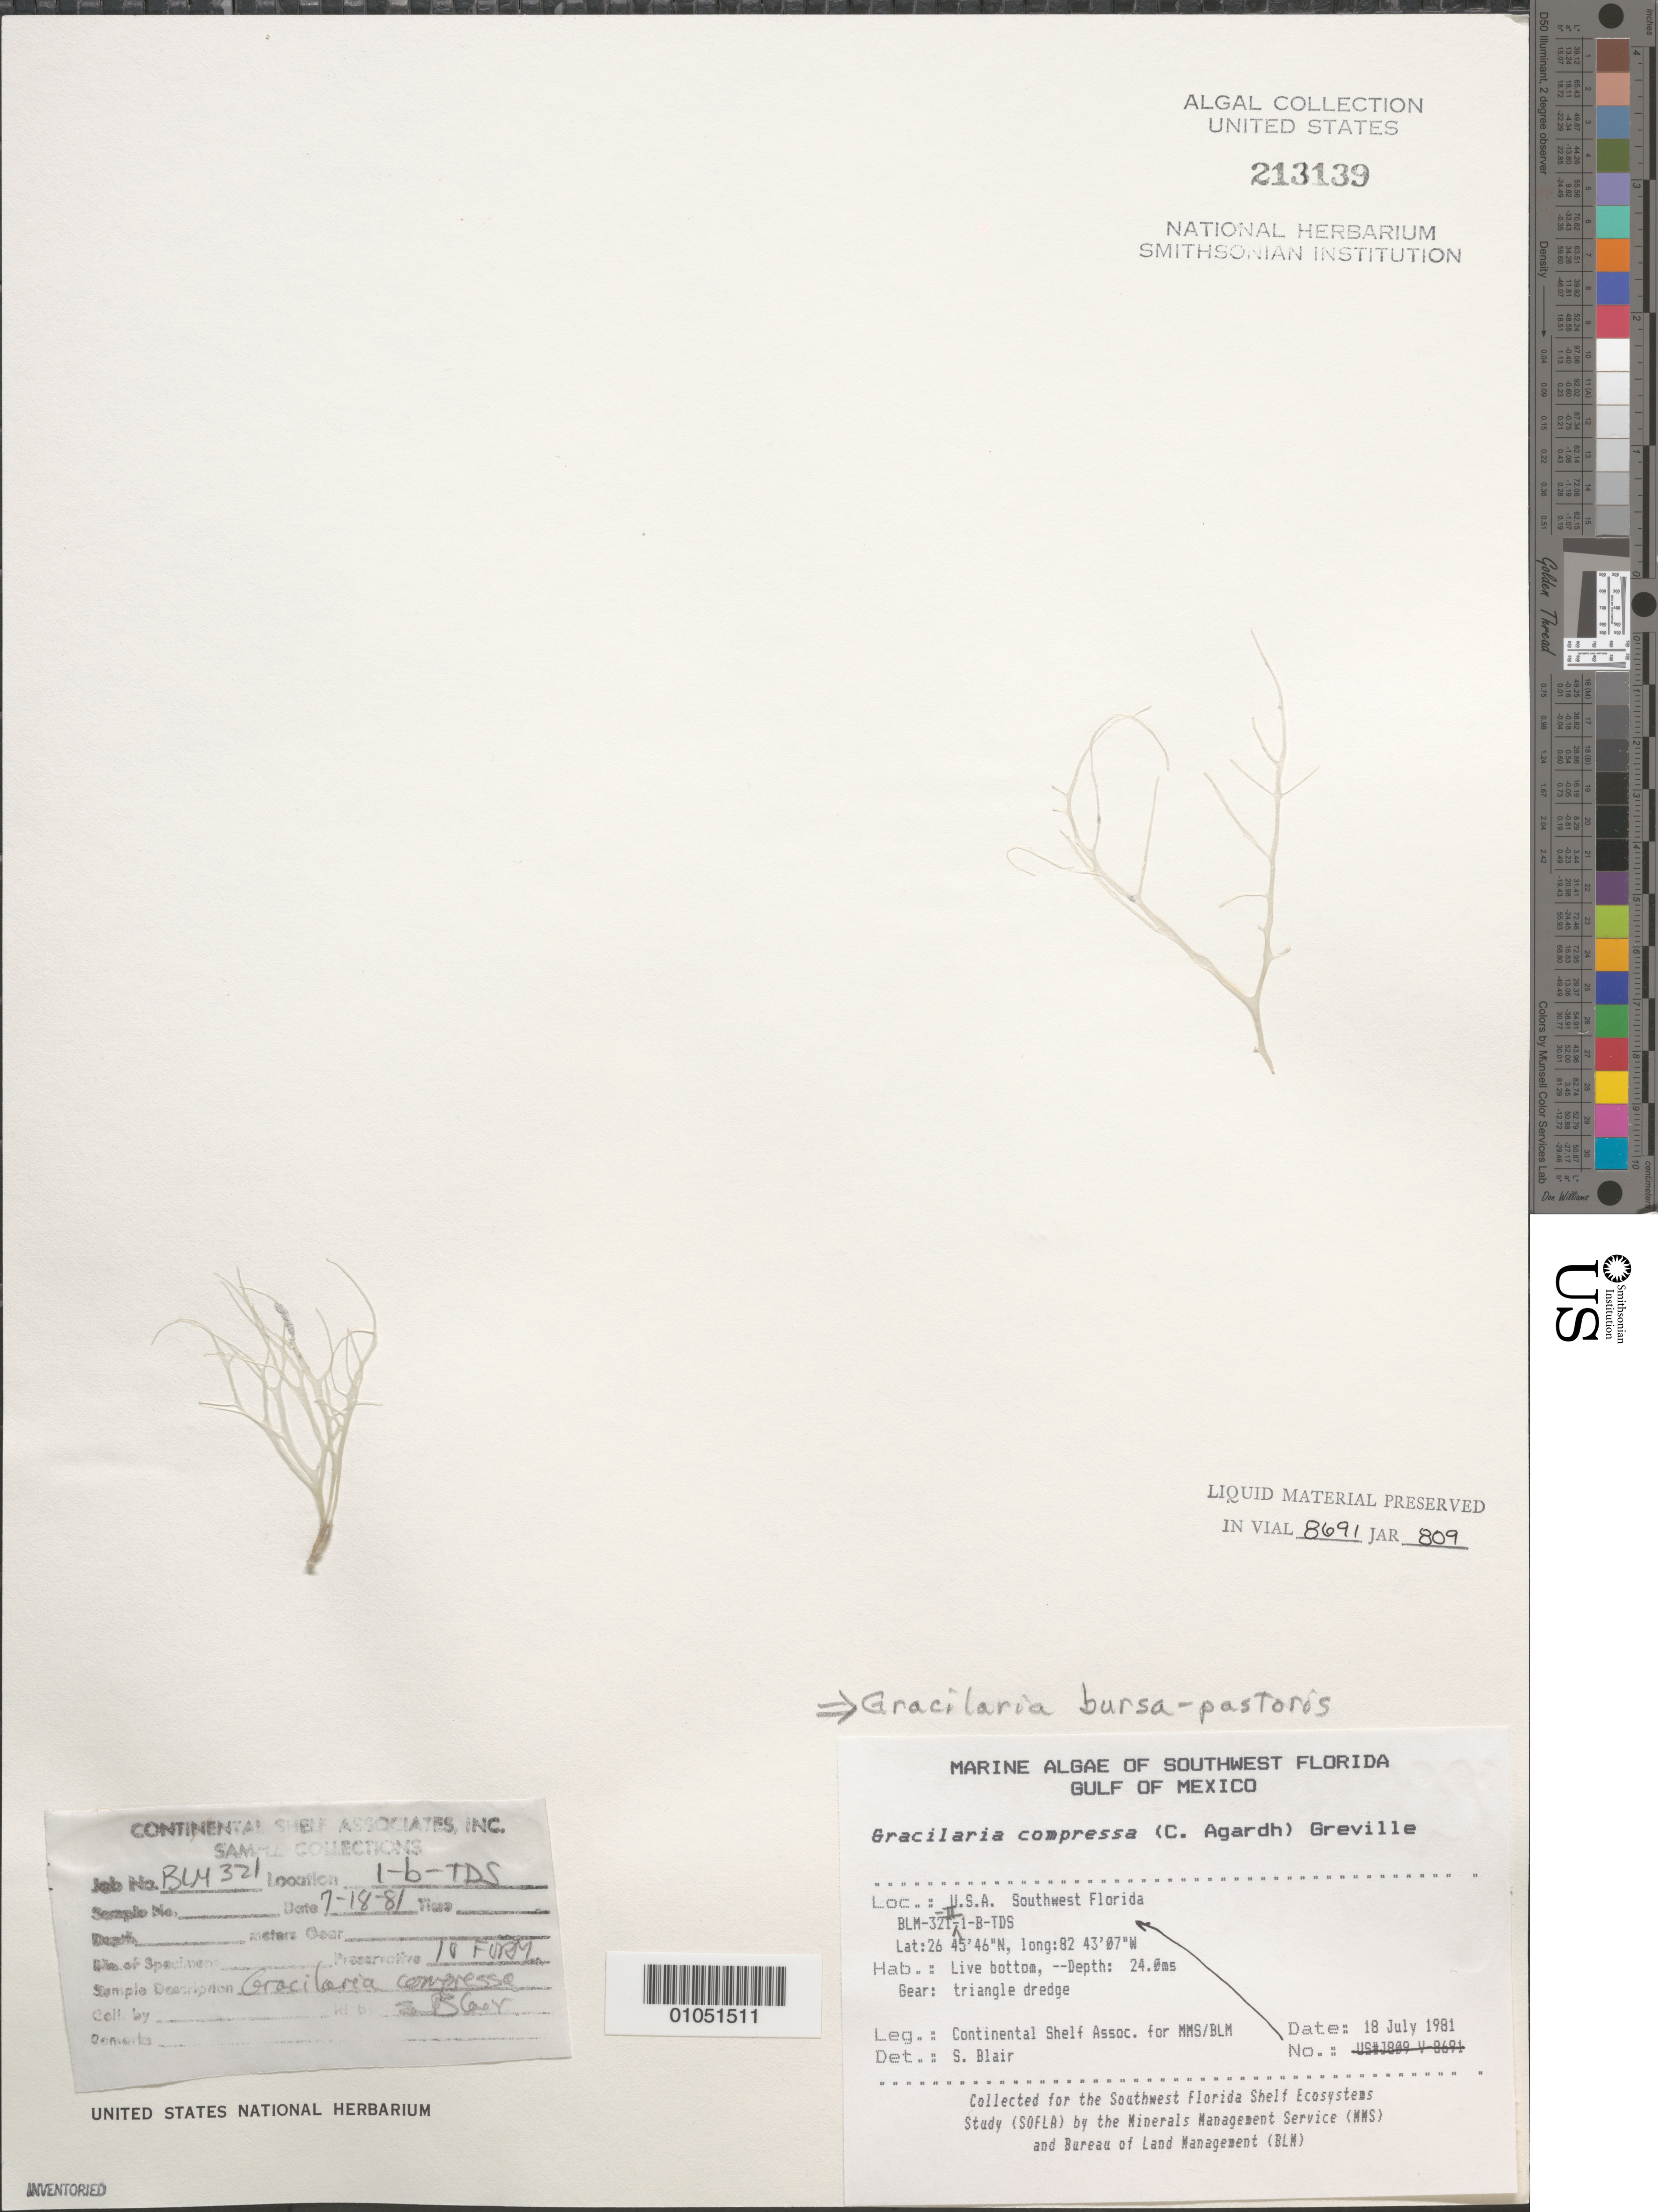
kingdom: Plantae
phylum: Rhodophyta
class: Florideophyceae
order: Gracilariales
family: Gracilariaceae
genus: Gracilaria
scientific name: Gracilaria bursa-pastoris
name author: (S.G. Gmel.) P.C. Silva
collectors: Continental Shelf Associates for the MMS/BLM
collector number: BLM-321-II-1-B-TDS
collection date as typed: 18 Jul 1981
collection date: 1981-07-18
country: United States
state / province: Florida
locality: Gulf of Mexico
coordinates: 26 45'46"N, 82 43'07"W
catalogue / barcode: US 213139